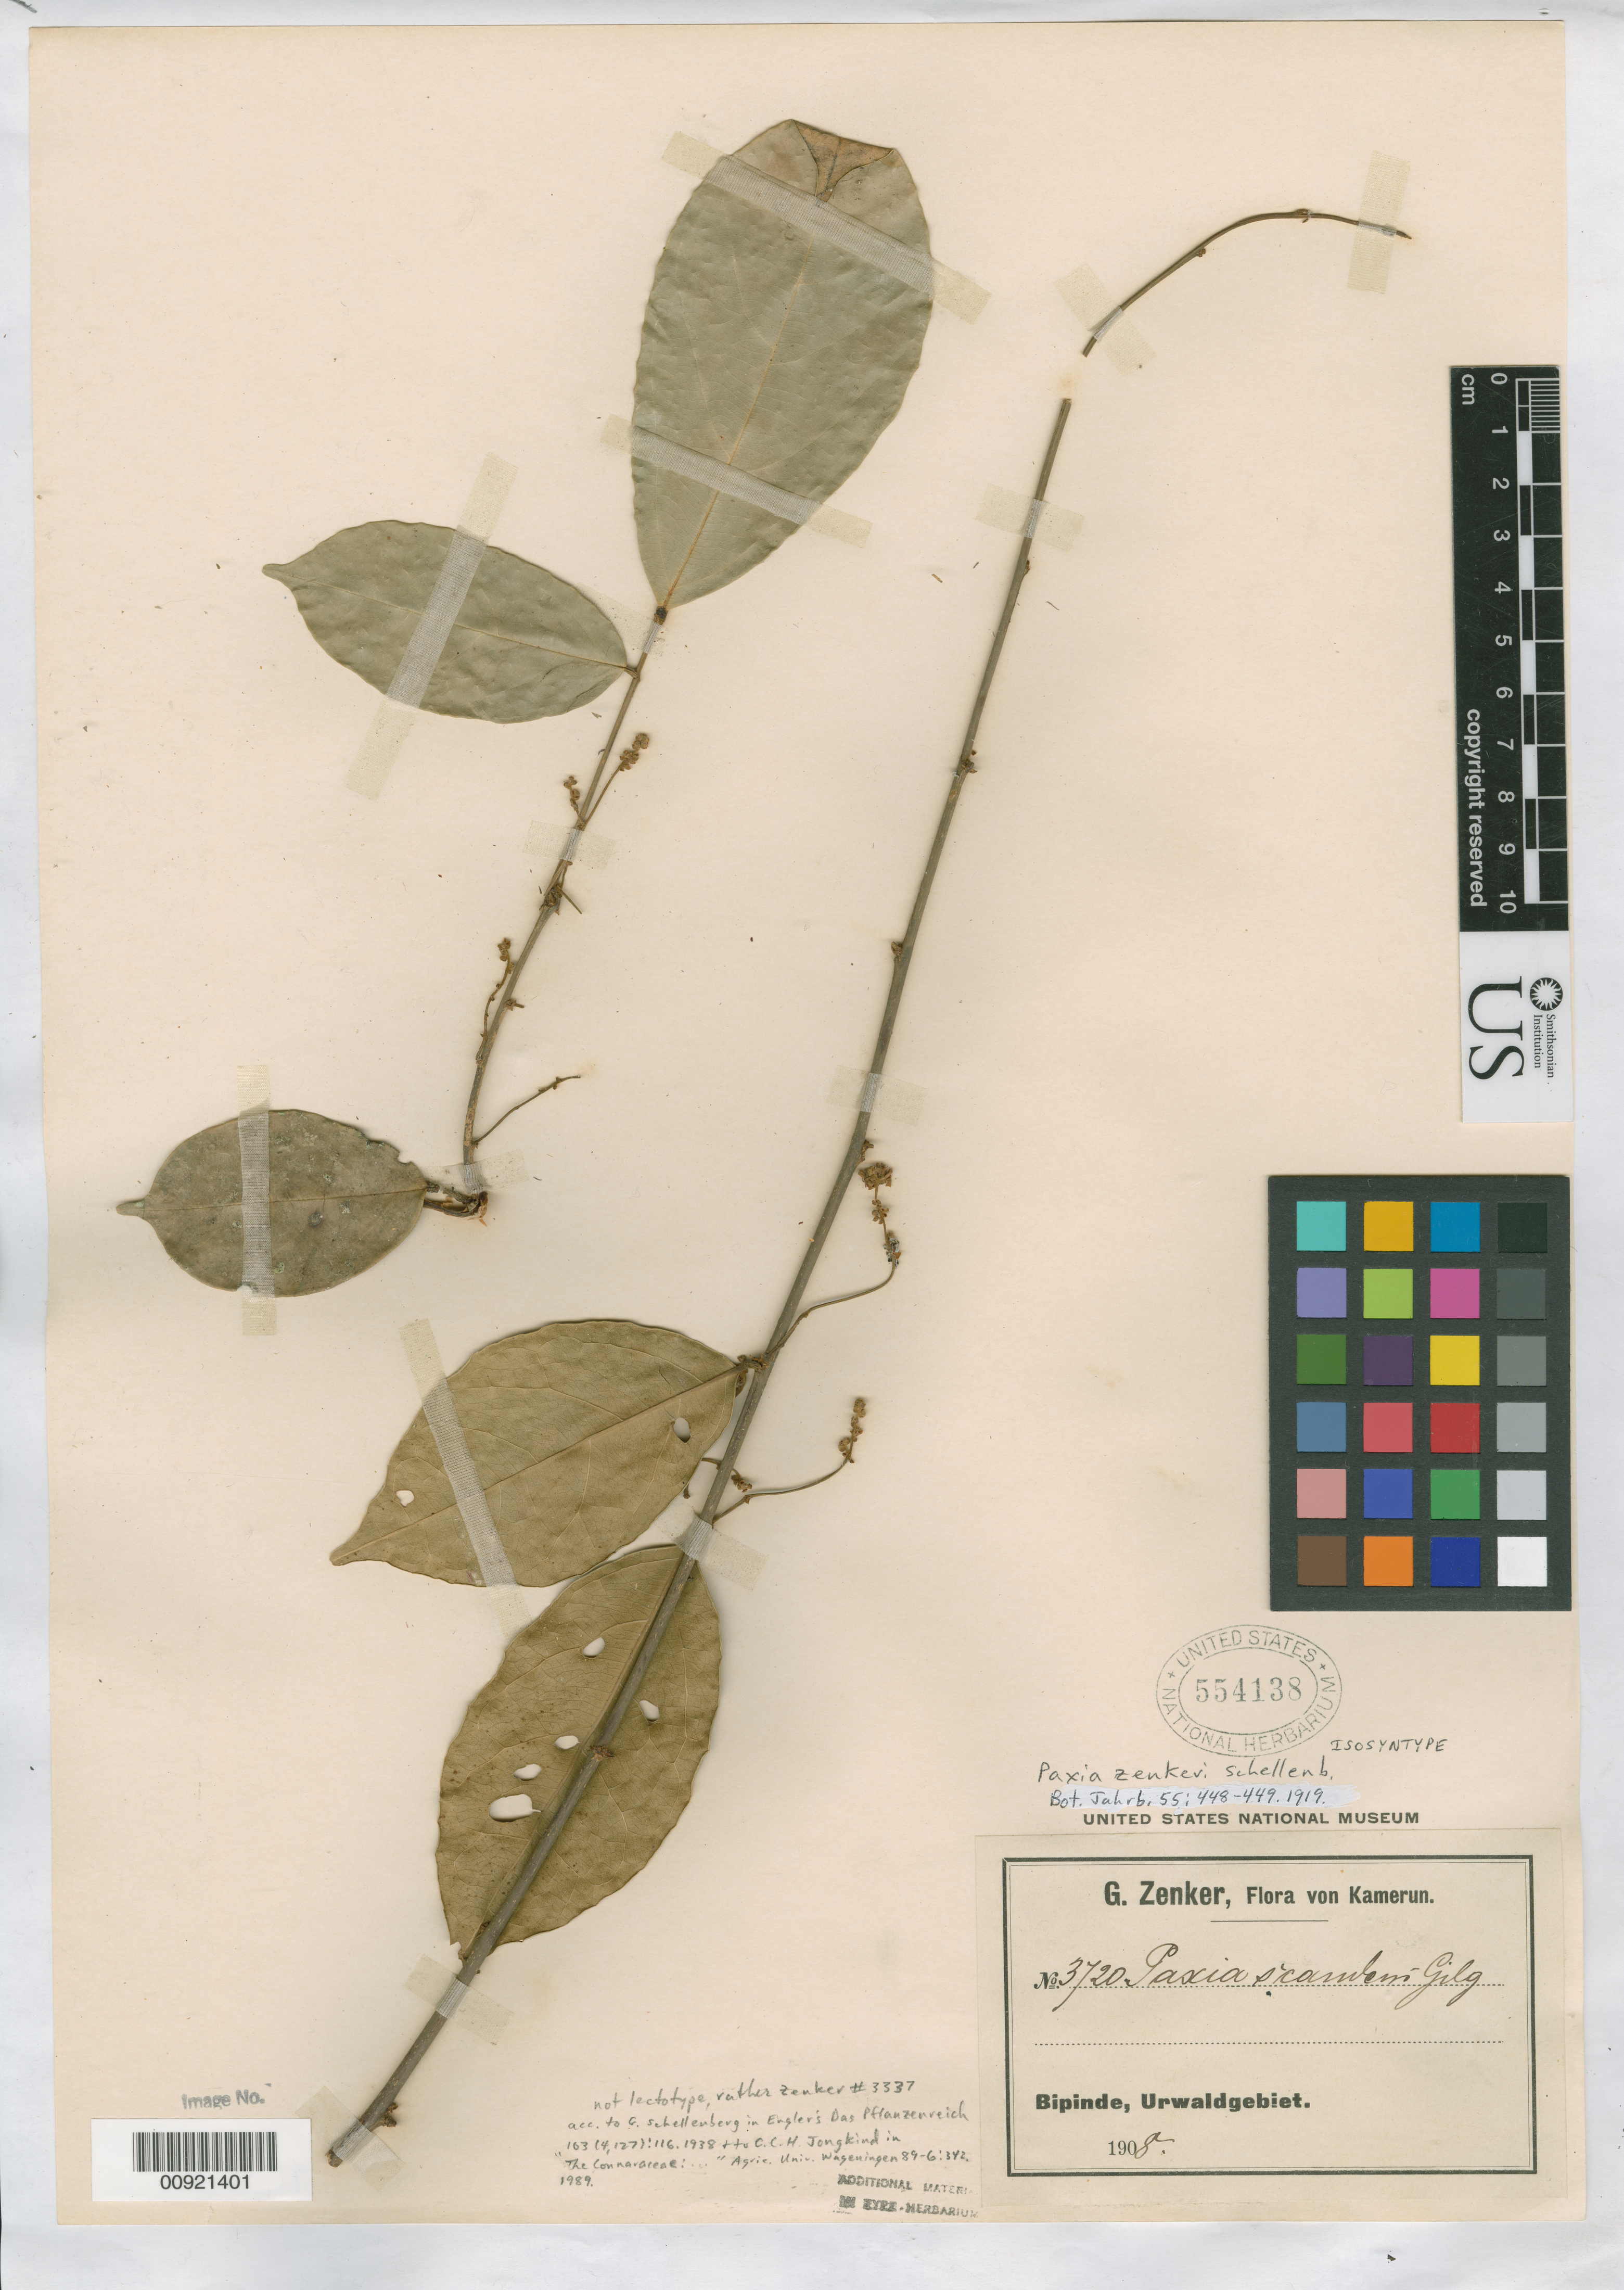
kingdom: Plantae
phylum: Tracheophyta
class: Magnoliopsida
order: Oxalidales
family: Connaraceae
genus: Paxia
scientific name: Paxia zenkeri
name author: G. Schellenb.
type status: Isosyntype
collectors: G. A. Zenker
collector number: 3720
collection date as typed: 1908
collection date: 1908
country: Cameroon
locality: Bipinde, Urwaldgebiet.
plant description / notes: Not lectotype, rather Zenker #3337 acc. to Schellenberg in Engler's Pflanzenreich 103(4,127):116. 1938.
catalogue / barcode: US 554138